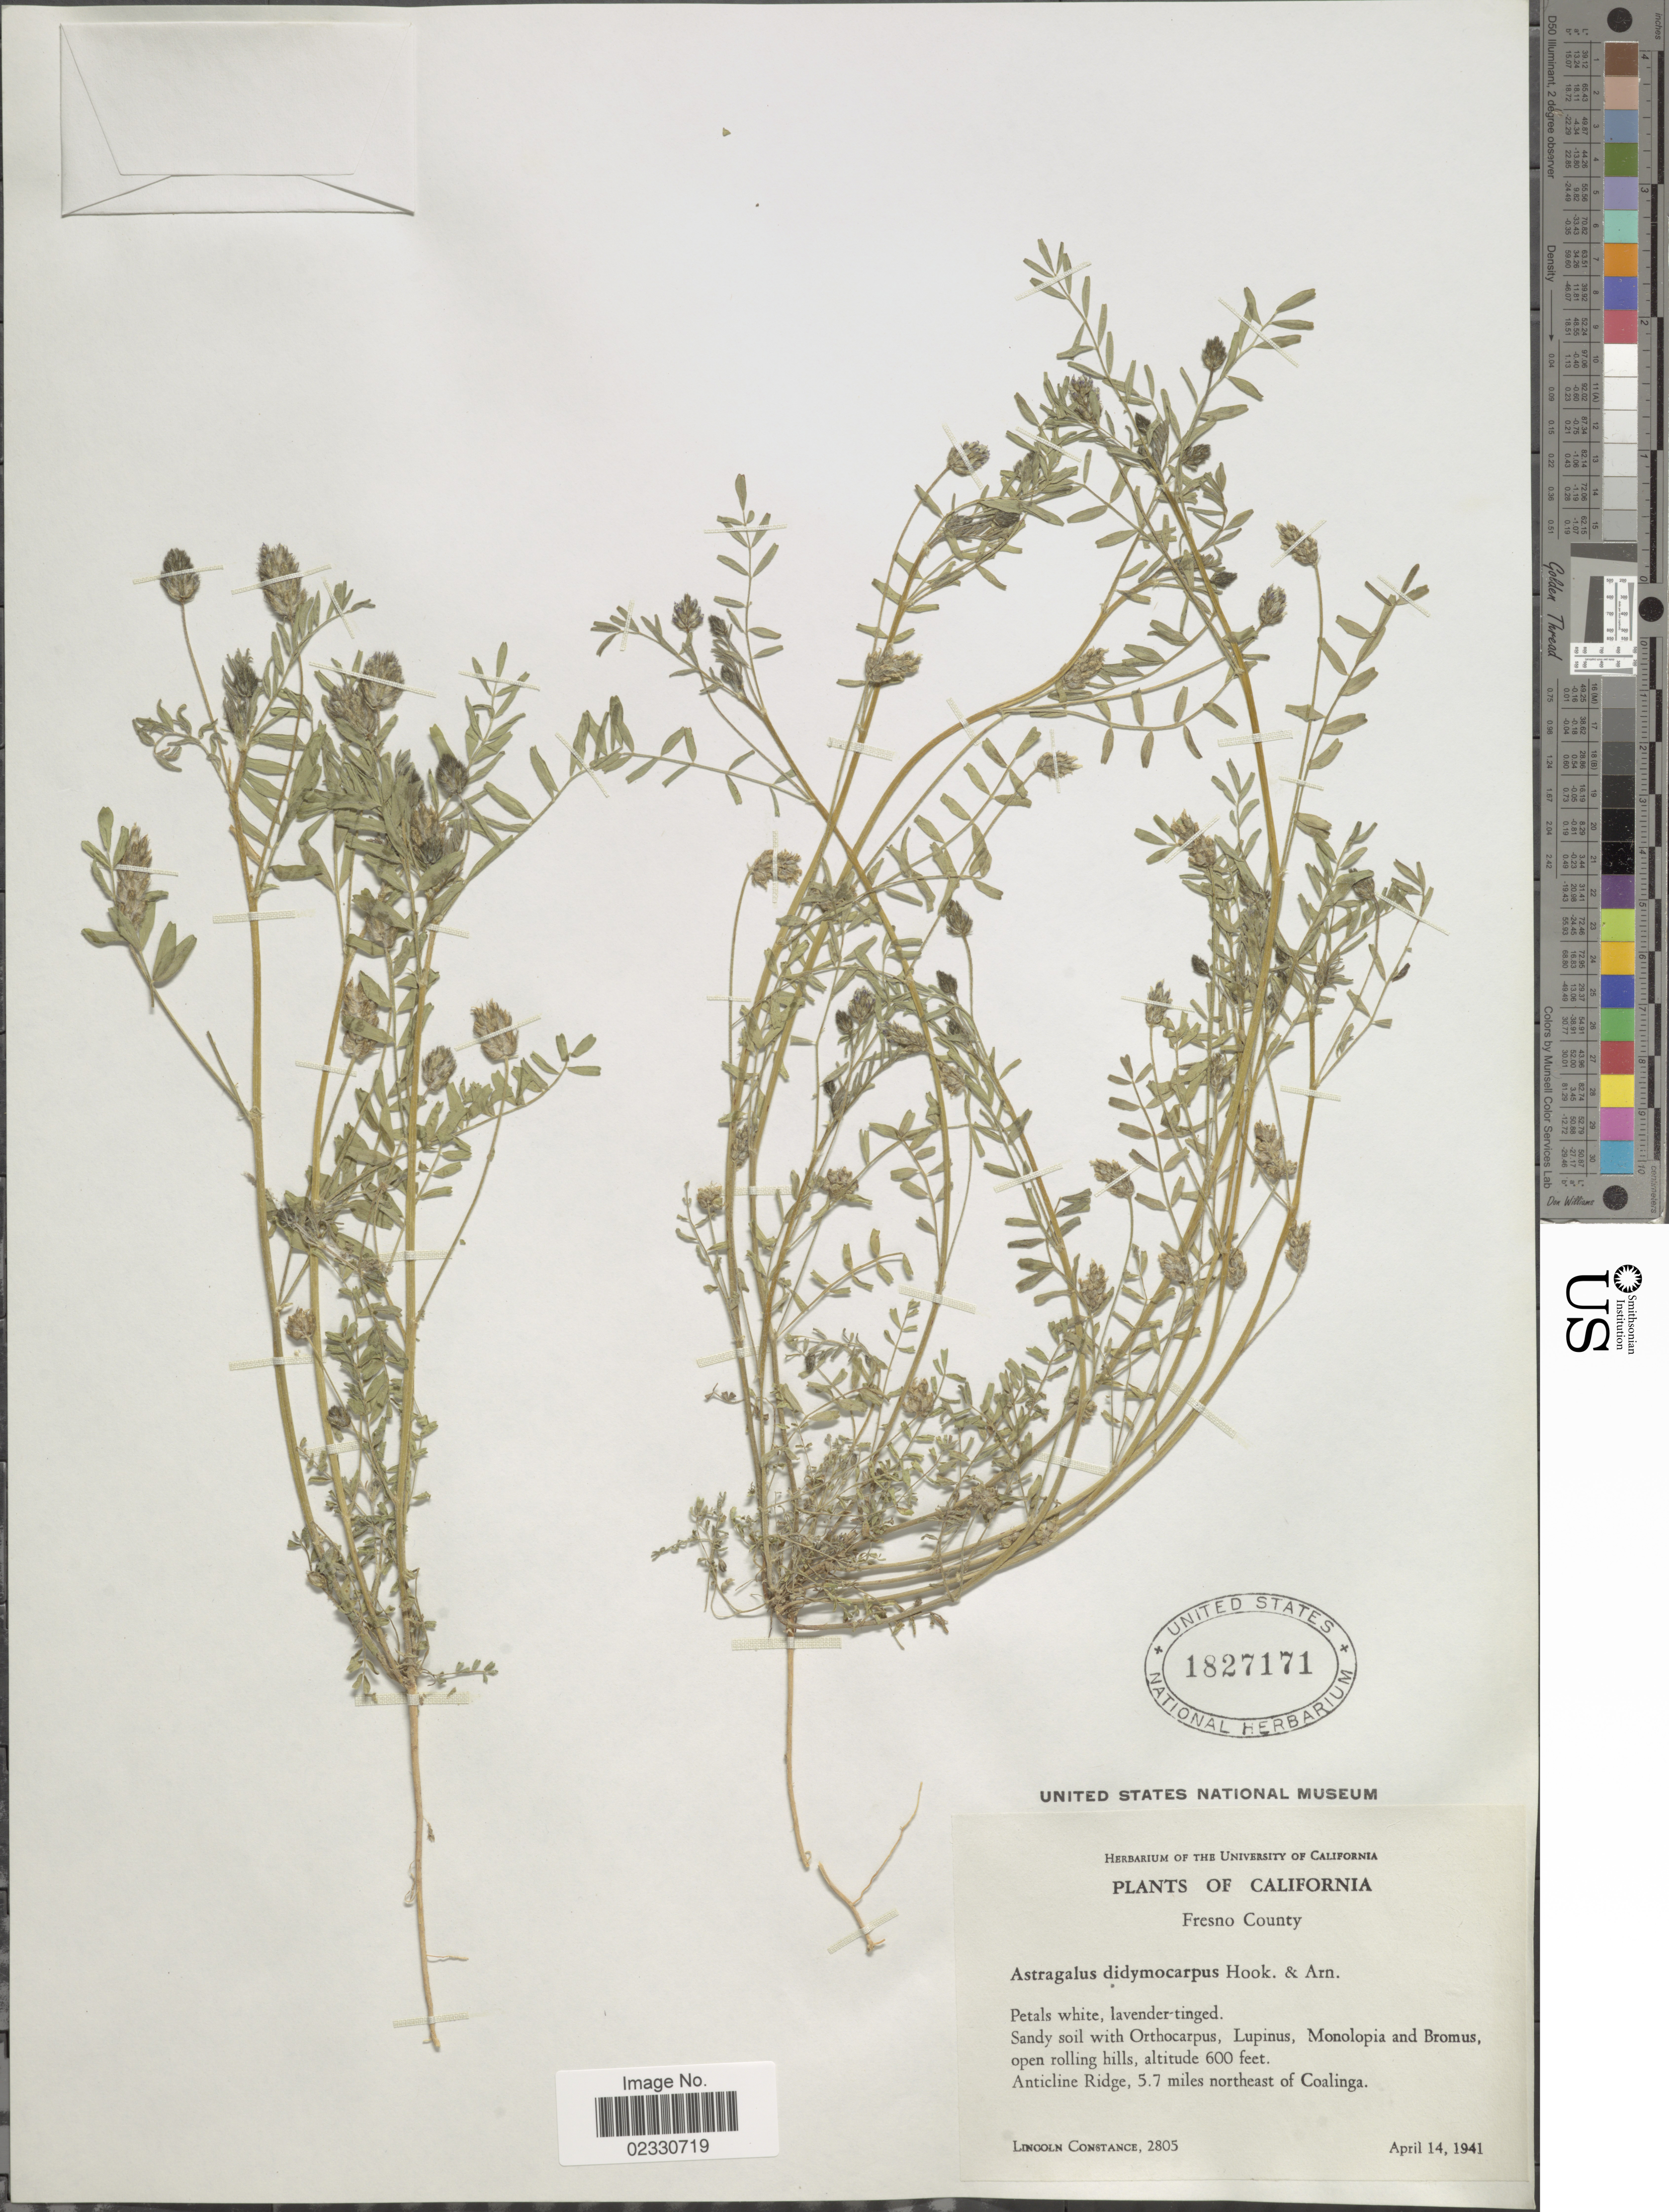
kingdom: Plantae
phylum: Tracheophyta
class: Magnoliopsida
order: Fabales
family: Fabaceae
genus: Astragalus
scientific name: Astragalus didymocarpus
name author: Hook. & Arn.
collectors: L. Constance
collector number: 2805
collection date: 1941-04-14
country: United States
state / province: California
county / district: Fresno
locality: Fresno County, open rollins hills, Anticline Ridge, 5.7 miles northeast of Coalinga.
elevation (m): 183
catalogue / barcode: US 1827171